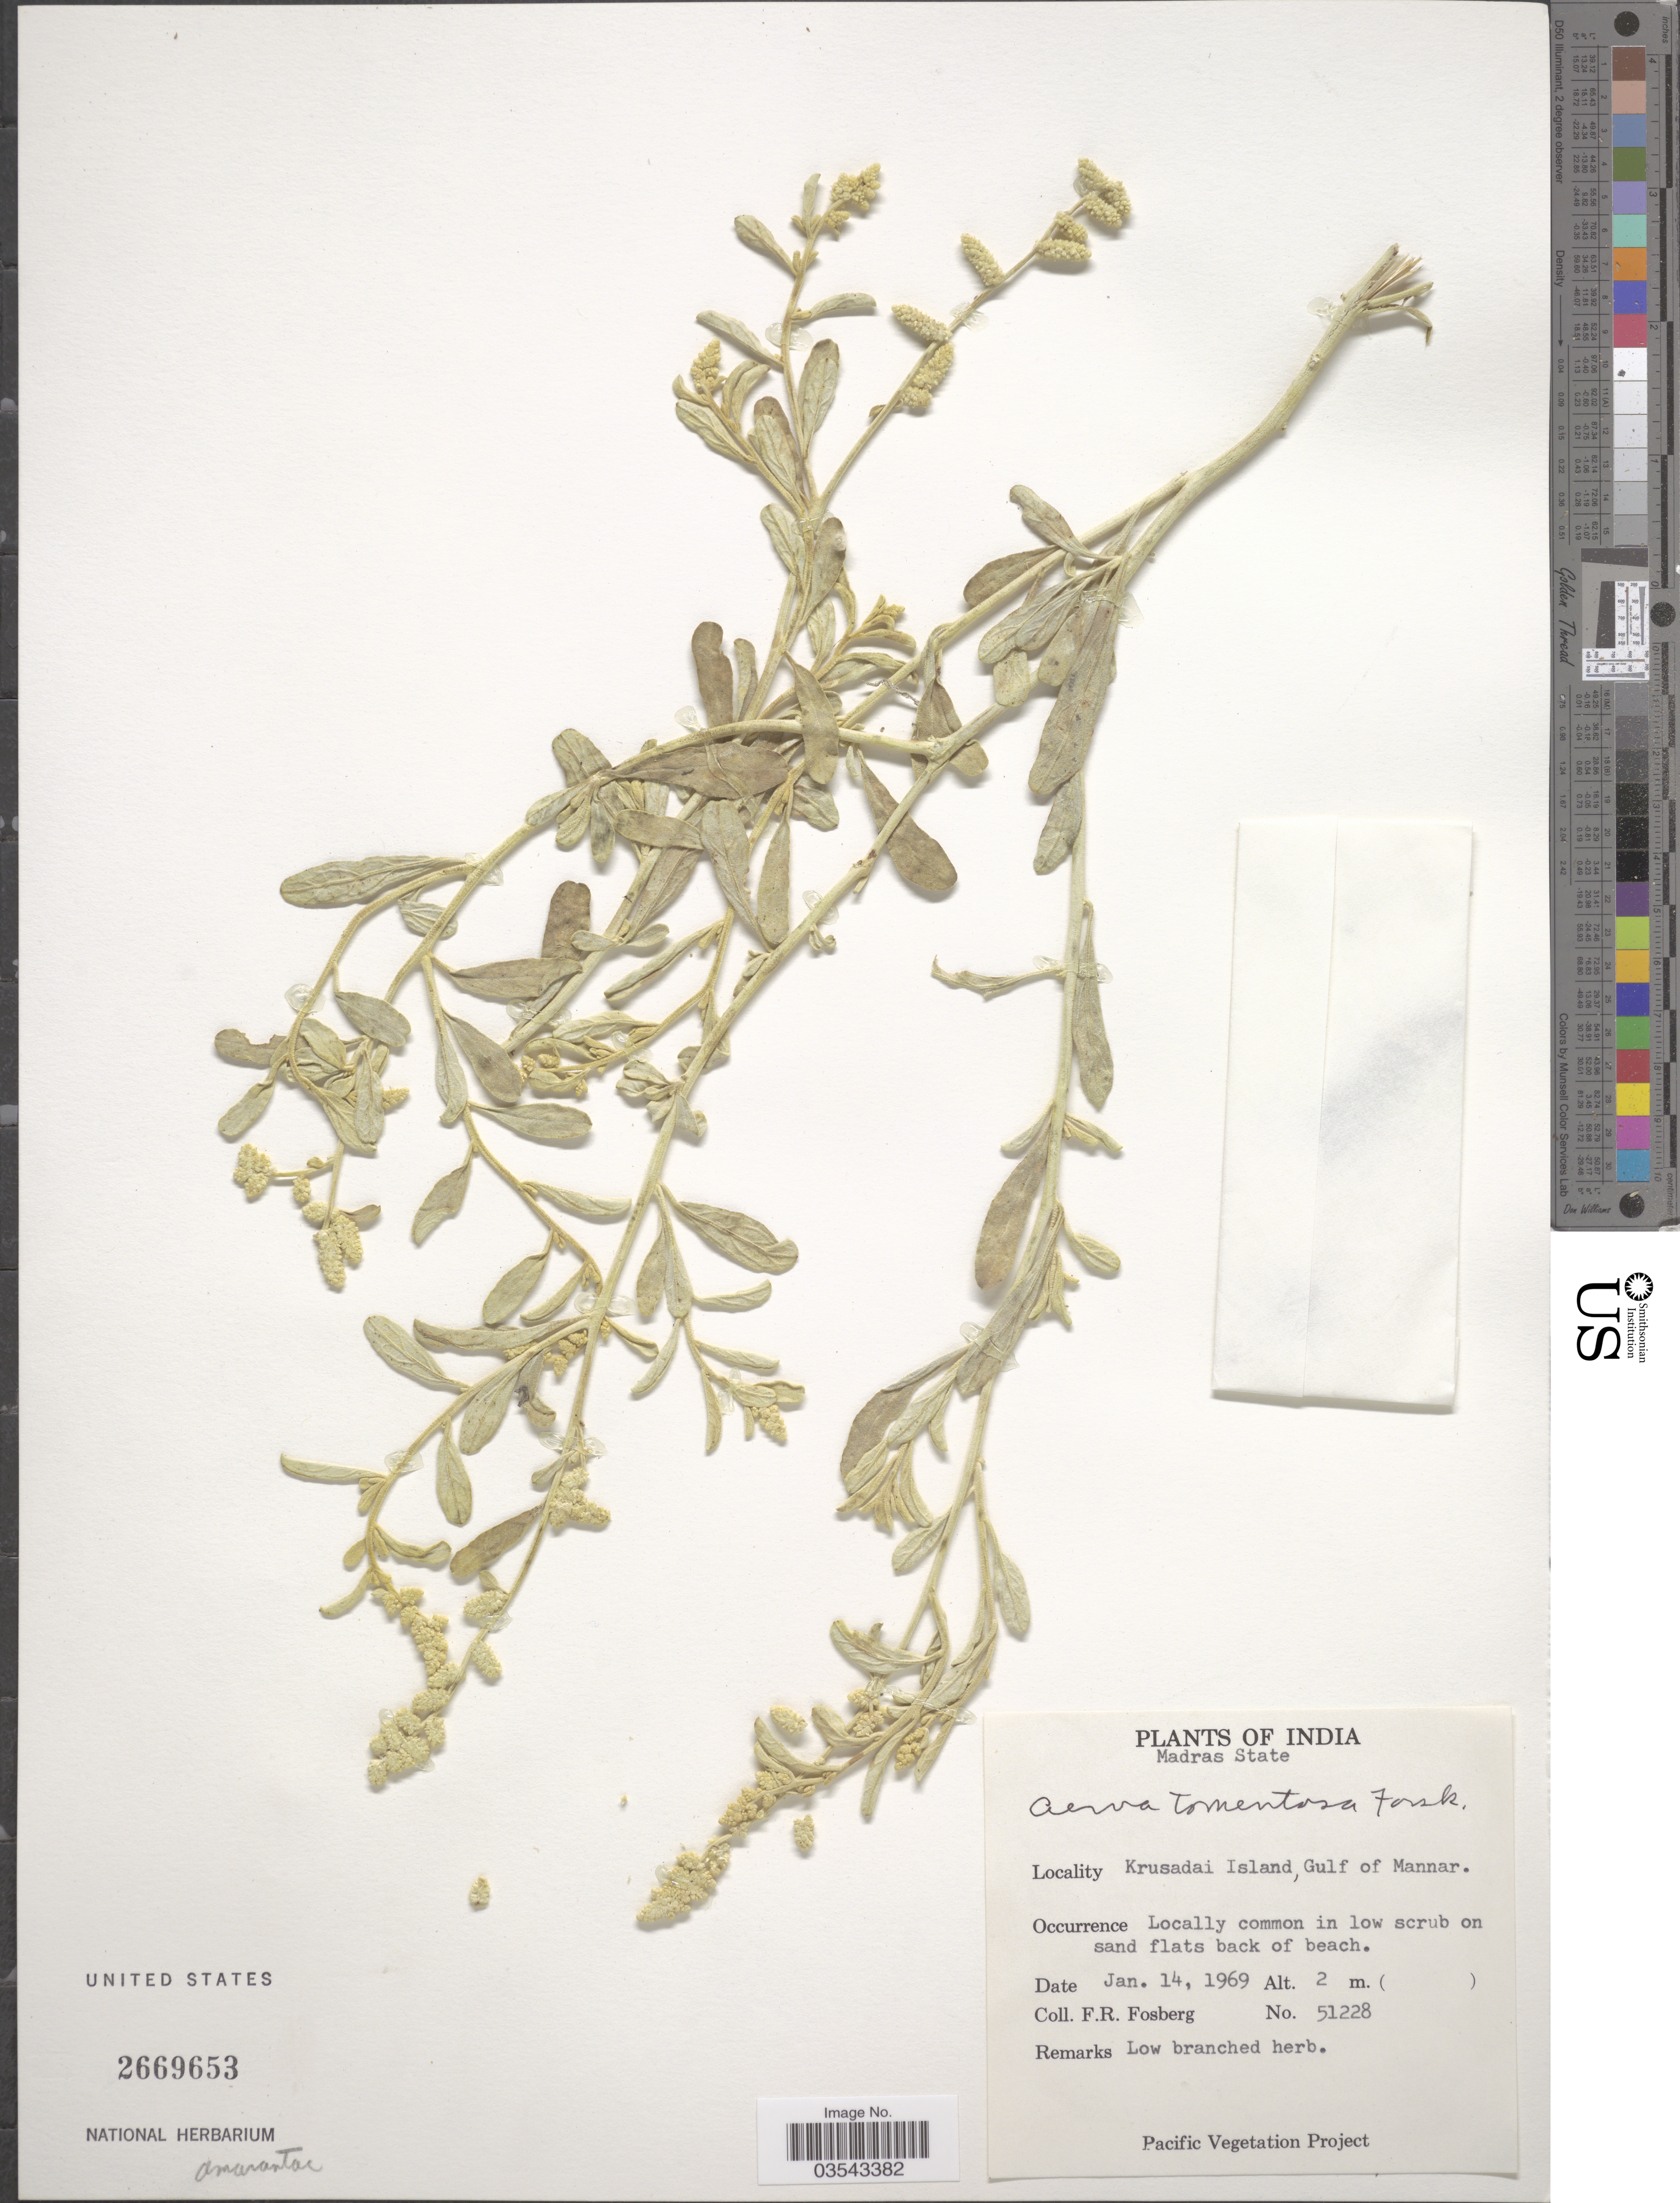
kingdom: Plantae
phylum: Tracheophyta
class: Magnoliopsida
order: Caryophyllales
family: Amaranthaceae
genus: Aerva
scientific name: Aerva javanica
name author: (Burm. f.) Juss. ex Schult.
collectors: F. R. Fosberg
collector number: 51228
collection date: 1969-01-14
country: India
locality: Madras State. Krusadai Island, Gulf of Mannar.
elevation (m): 2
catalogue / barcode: US 2669653